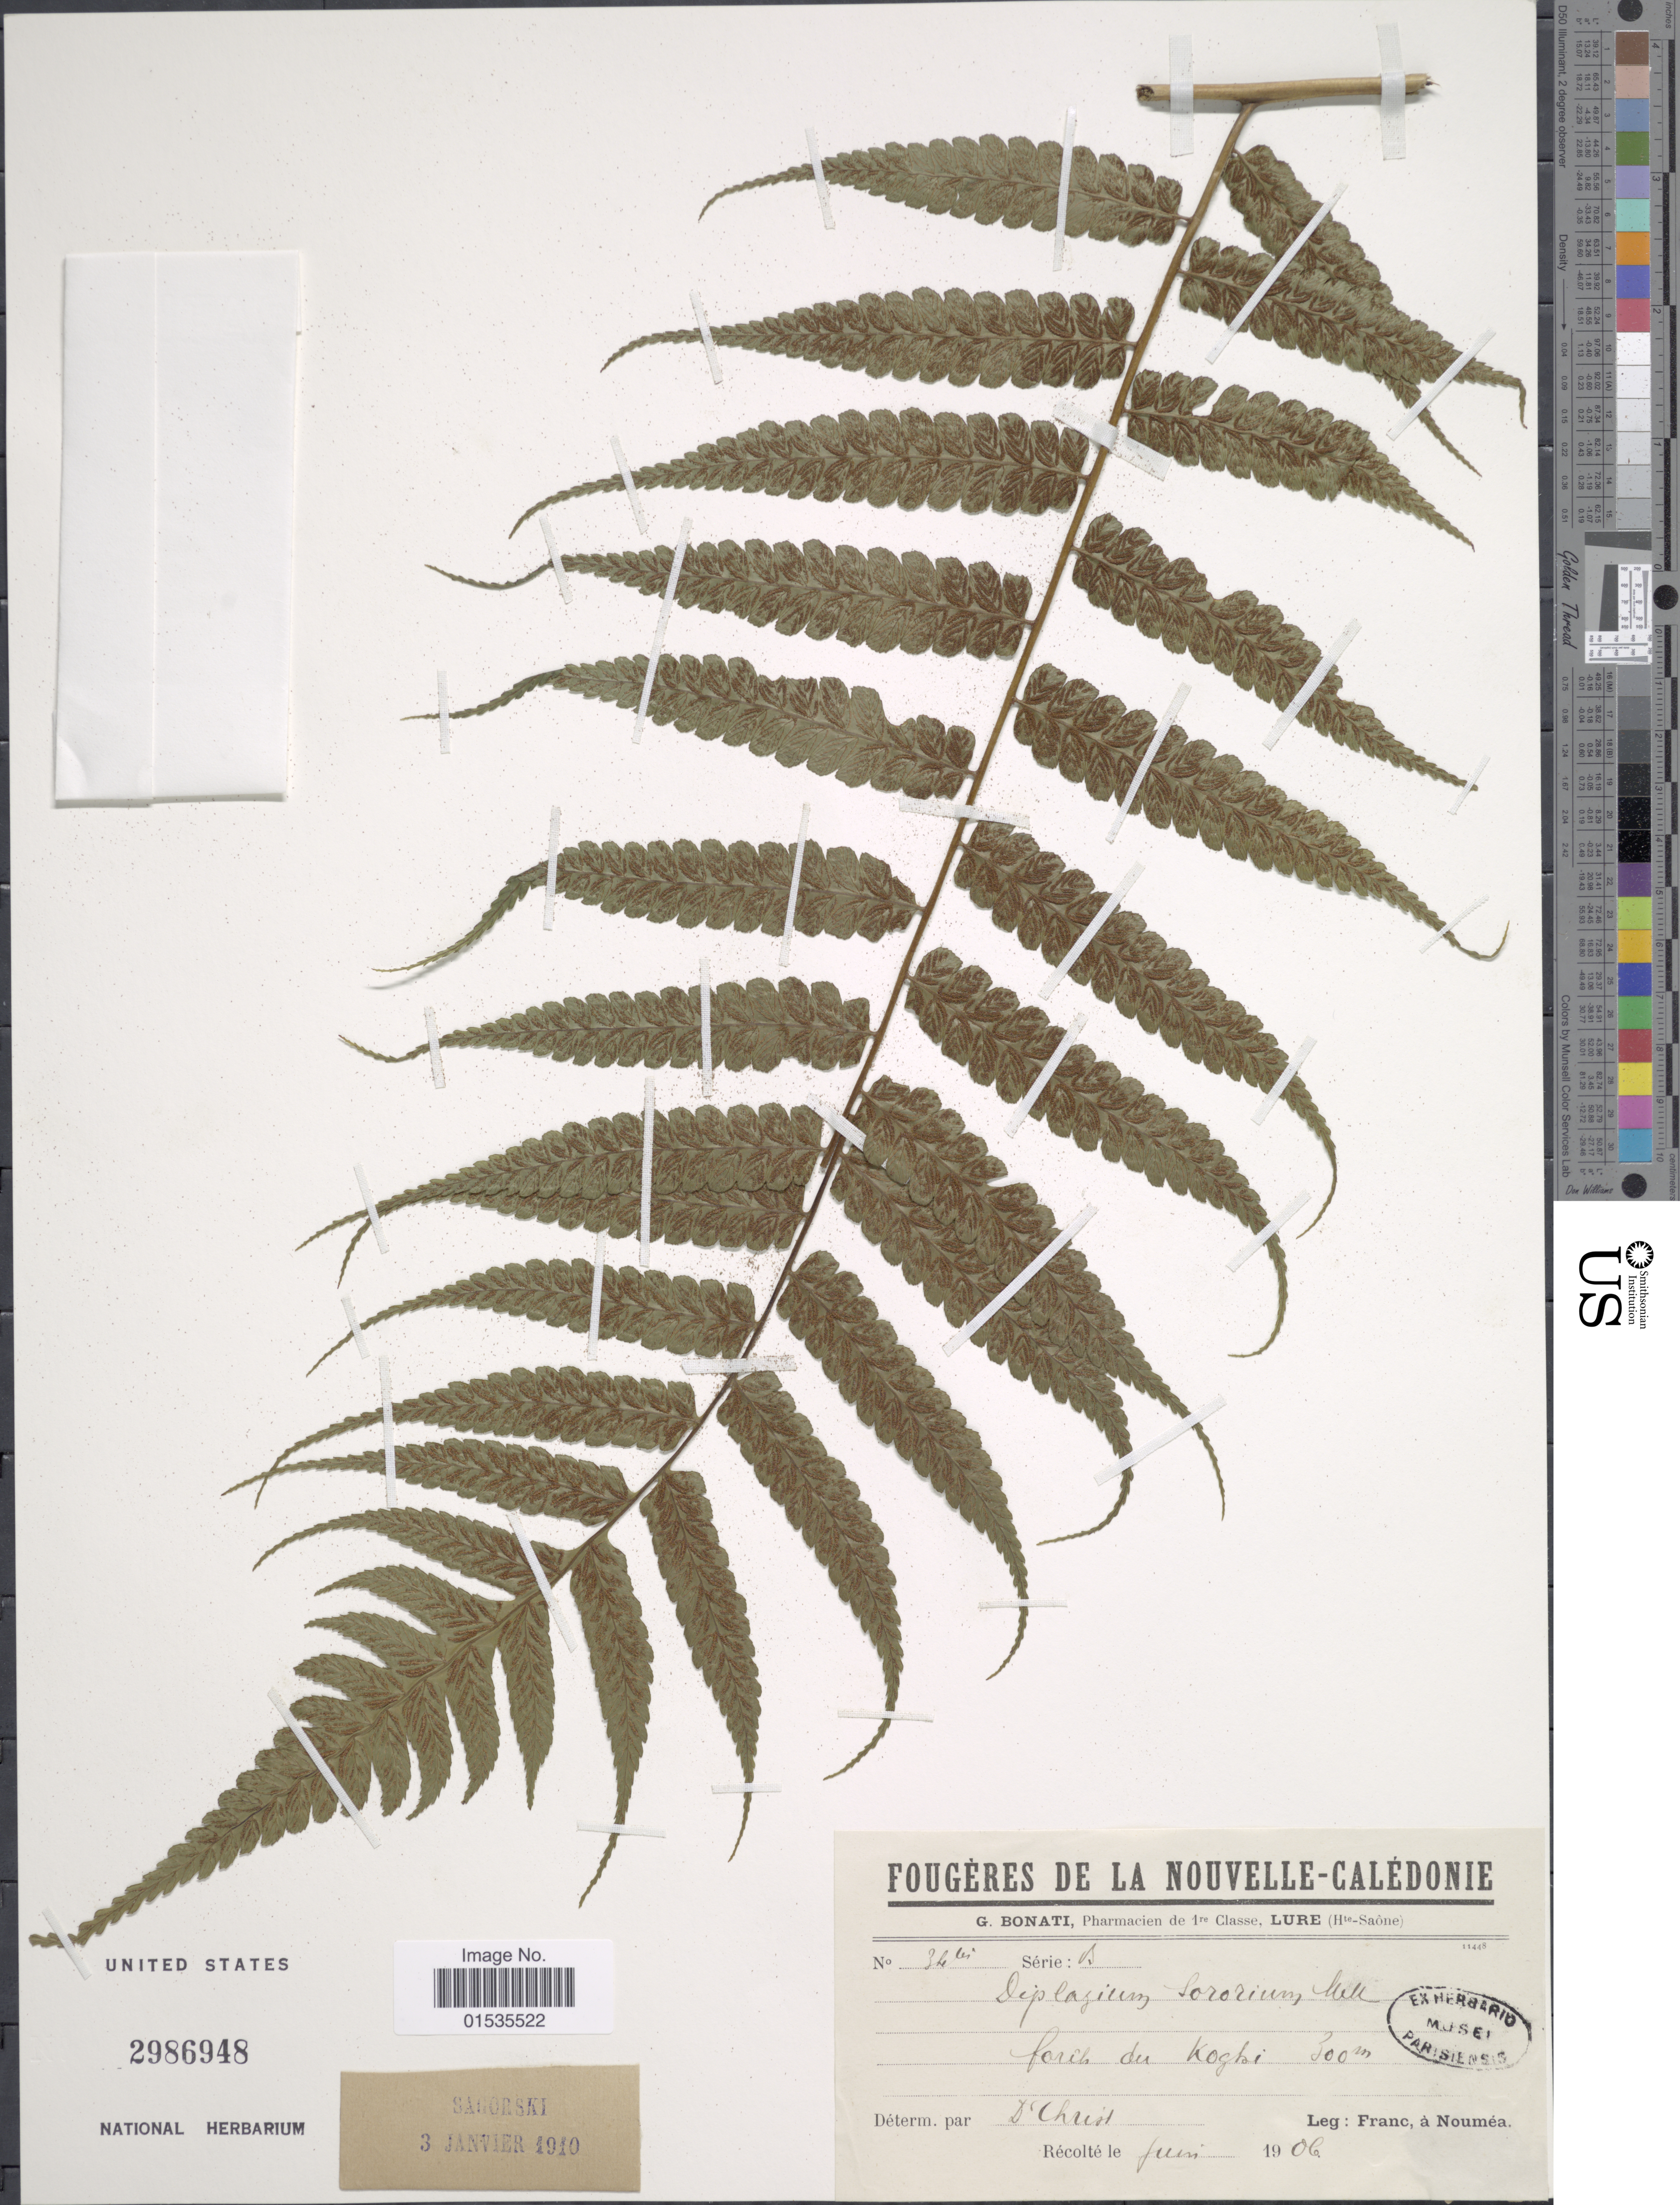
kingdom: Plantae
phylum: Tracheophyta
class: Polypodiopsida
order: Polypodiales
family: Athyriaceae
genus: Diplazium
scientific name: Diplazium sororium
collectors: Franc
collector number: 34b*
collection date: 1906-06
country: New Caledonia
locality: Forêt du Koghis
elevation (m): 300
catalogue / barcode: US 2986948